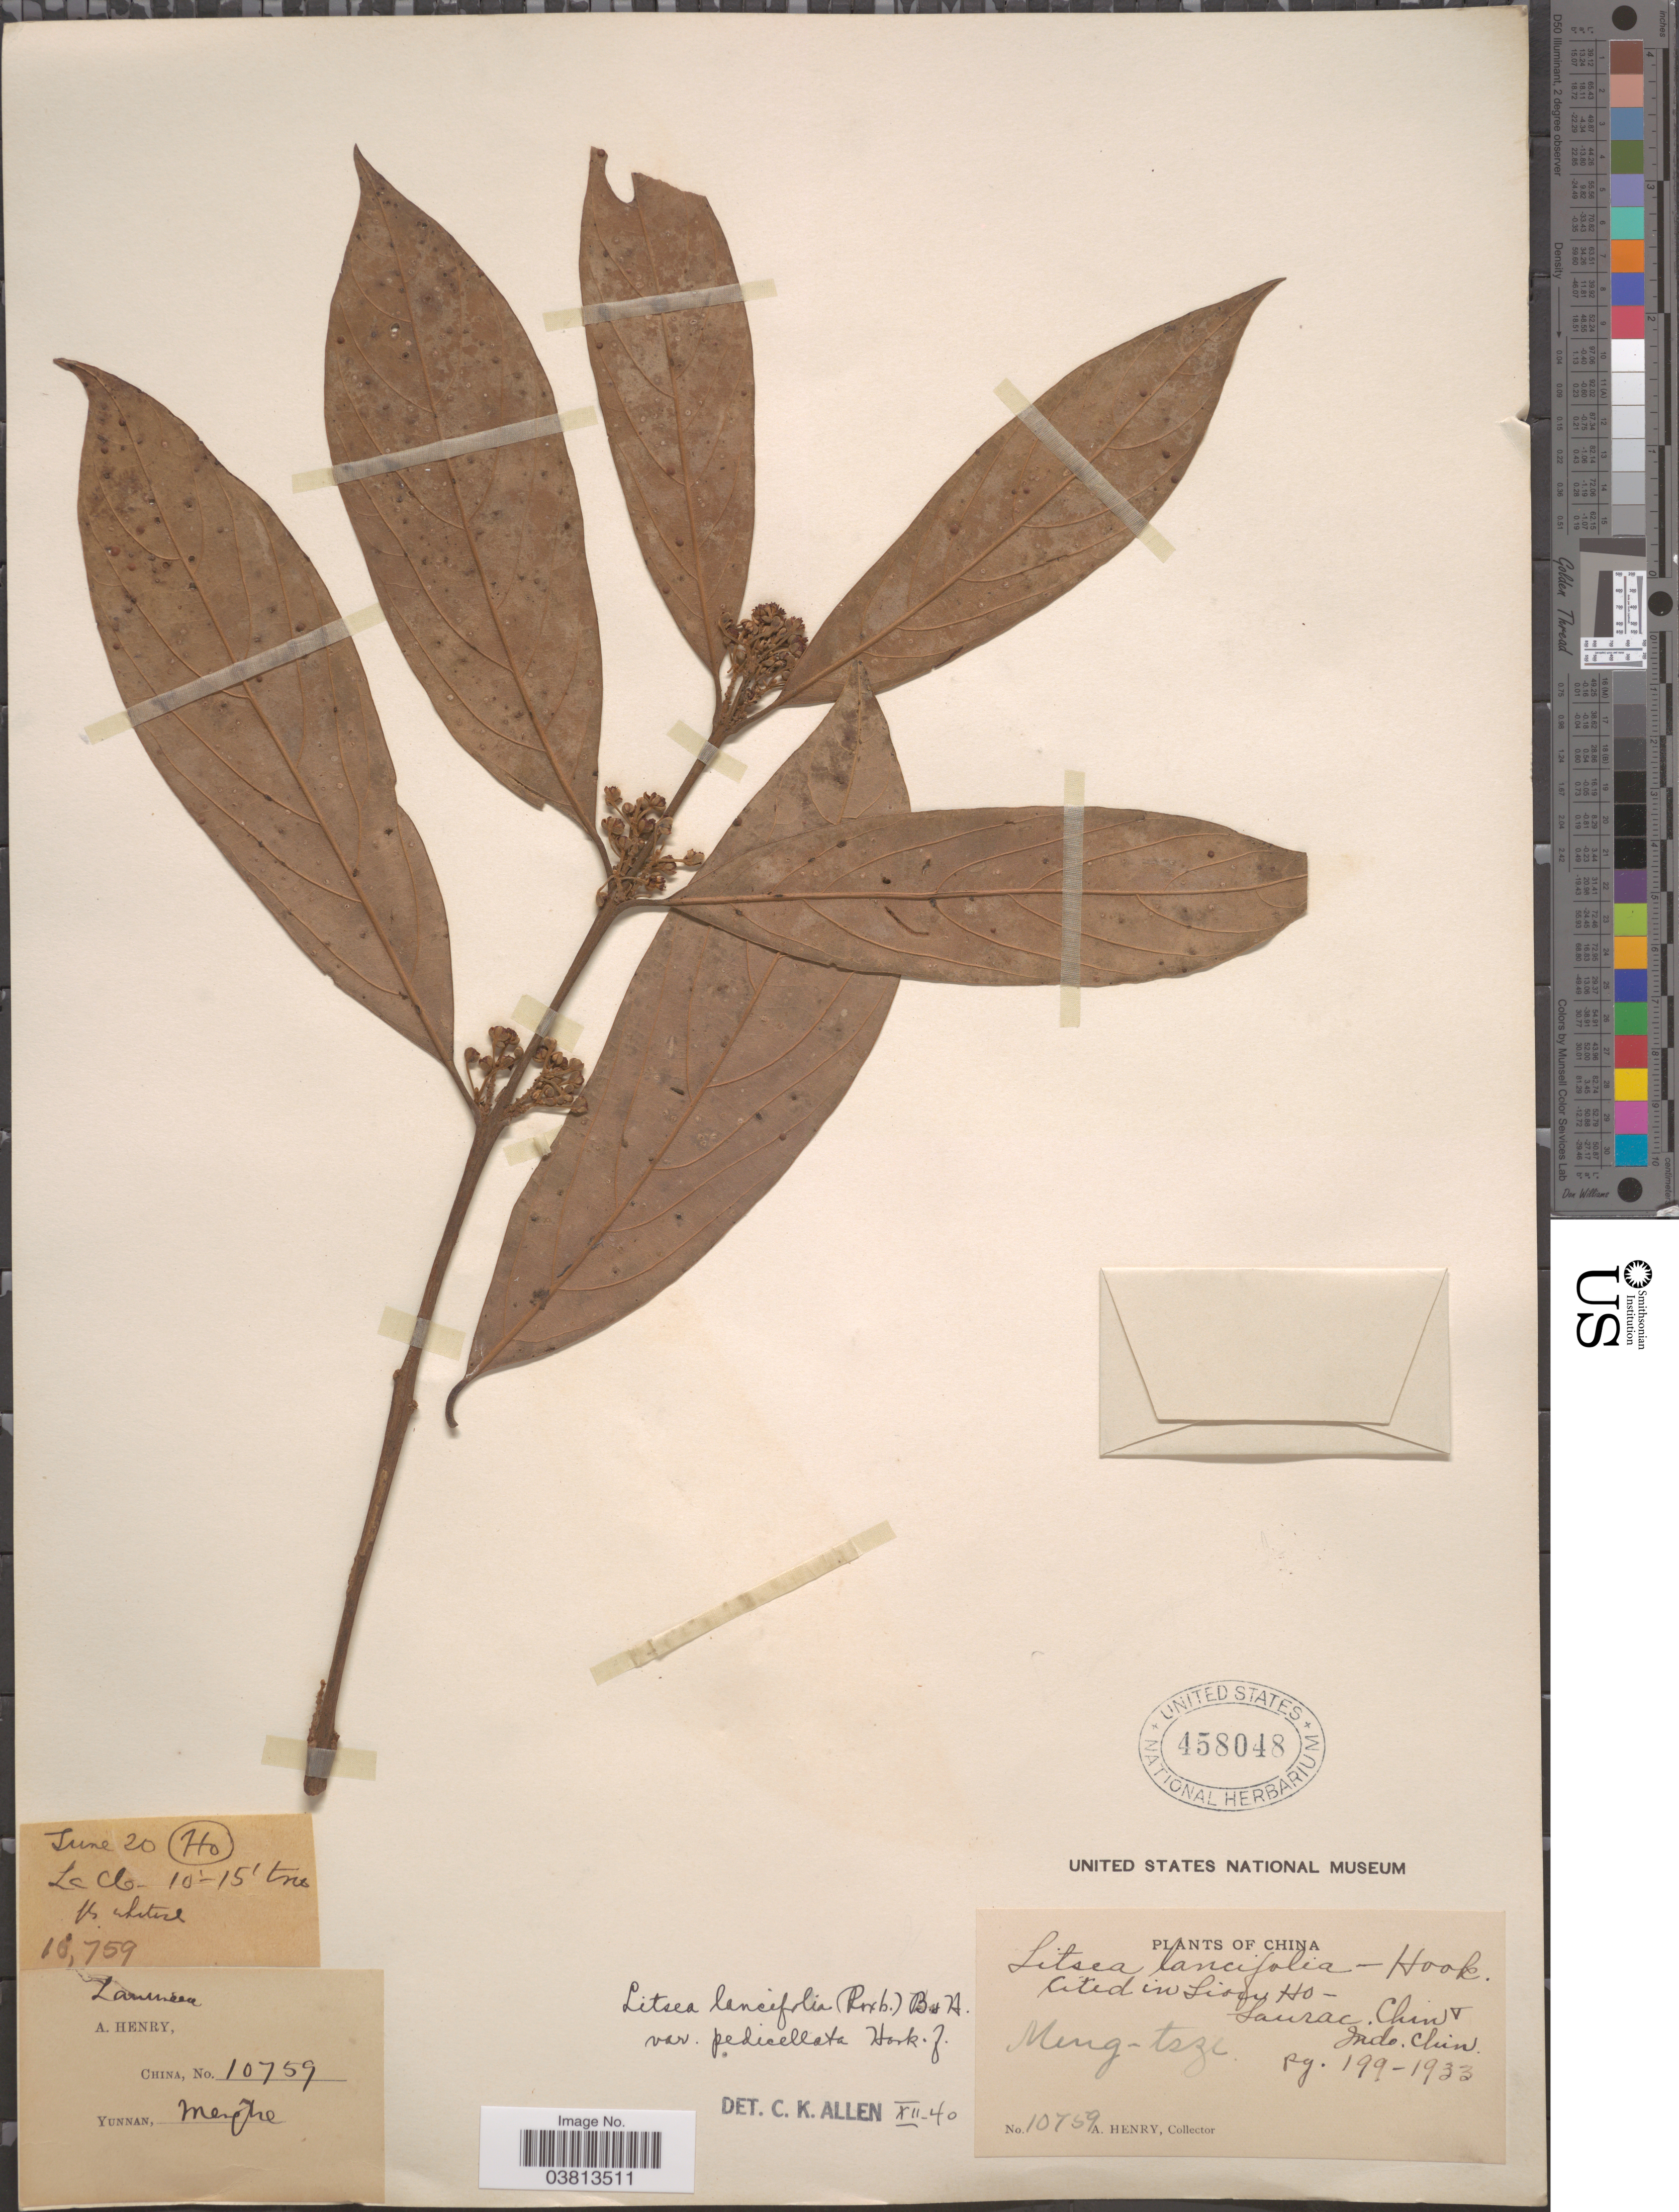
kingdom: Plantae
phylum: Tracheophyta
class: Magnoliopsida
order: Laurales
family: Lauraceae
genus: Litsea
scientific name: Litsea lancifolia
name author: (Roxb.) Benth. & Hook. f. ex Villar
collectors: A. Henry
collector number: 10759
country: China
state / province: Yunnan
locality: Meng-tsze.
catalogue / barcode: US 458048